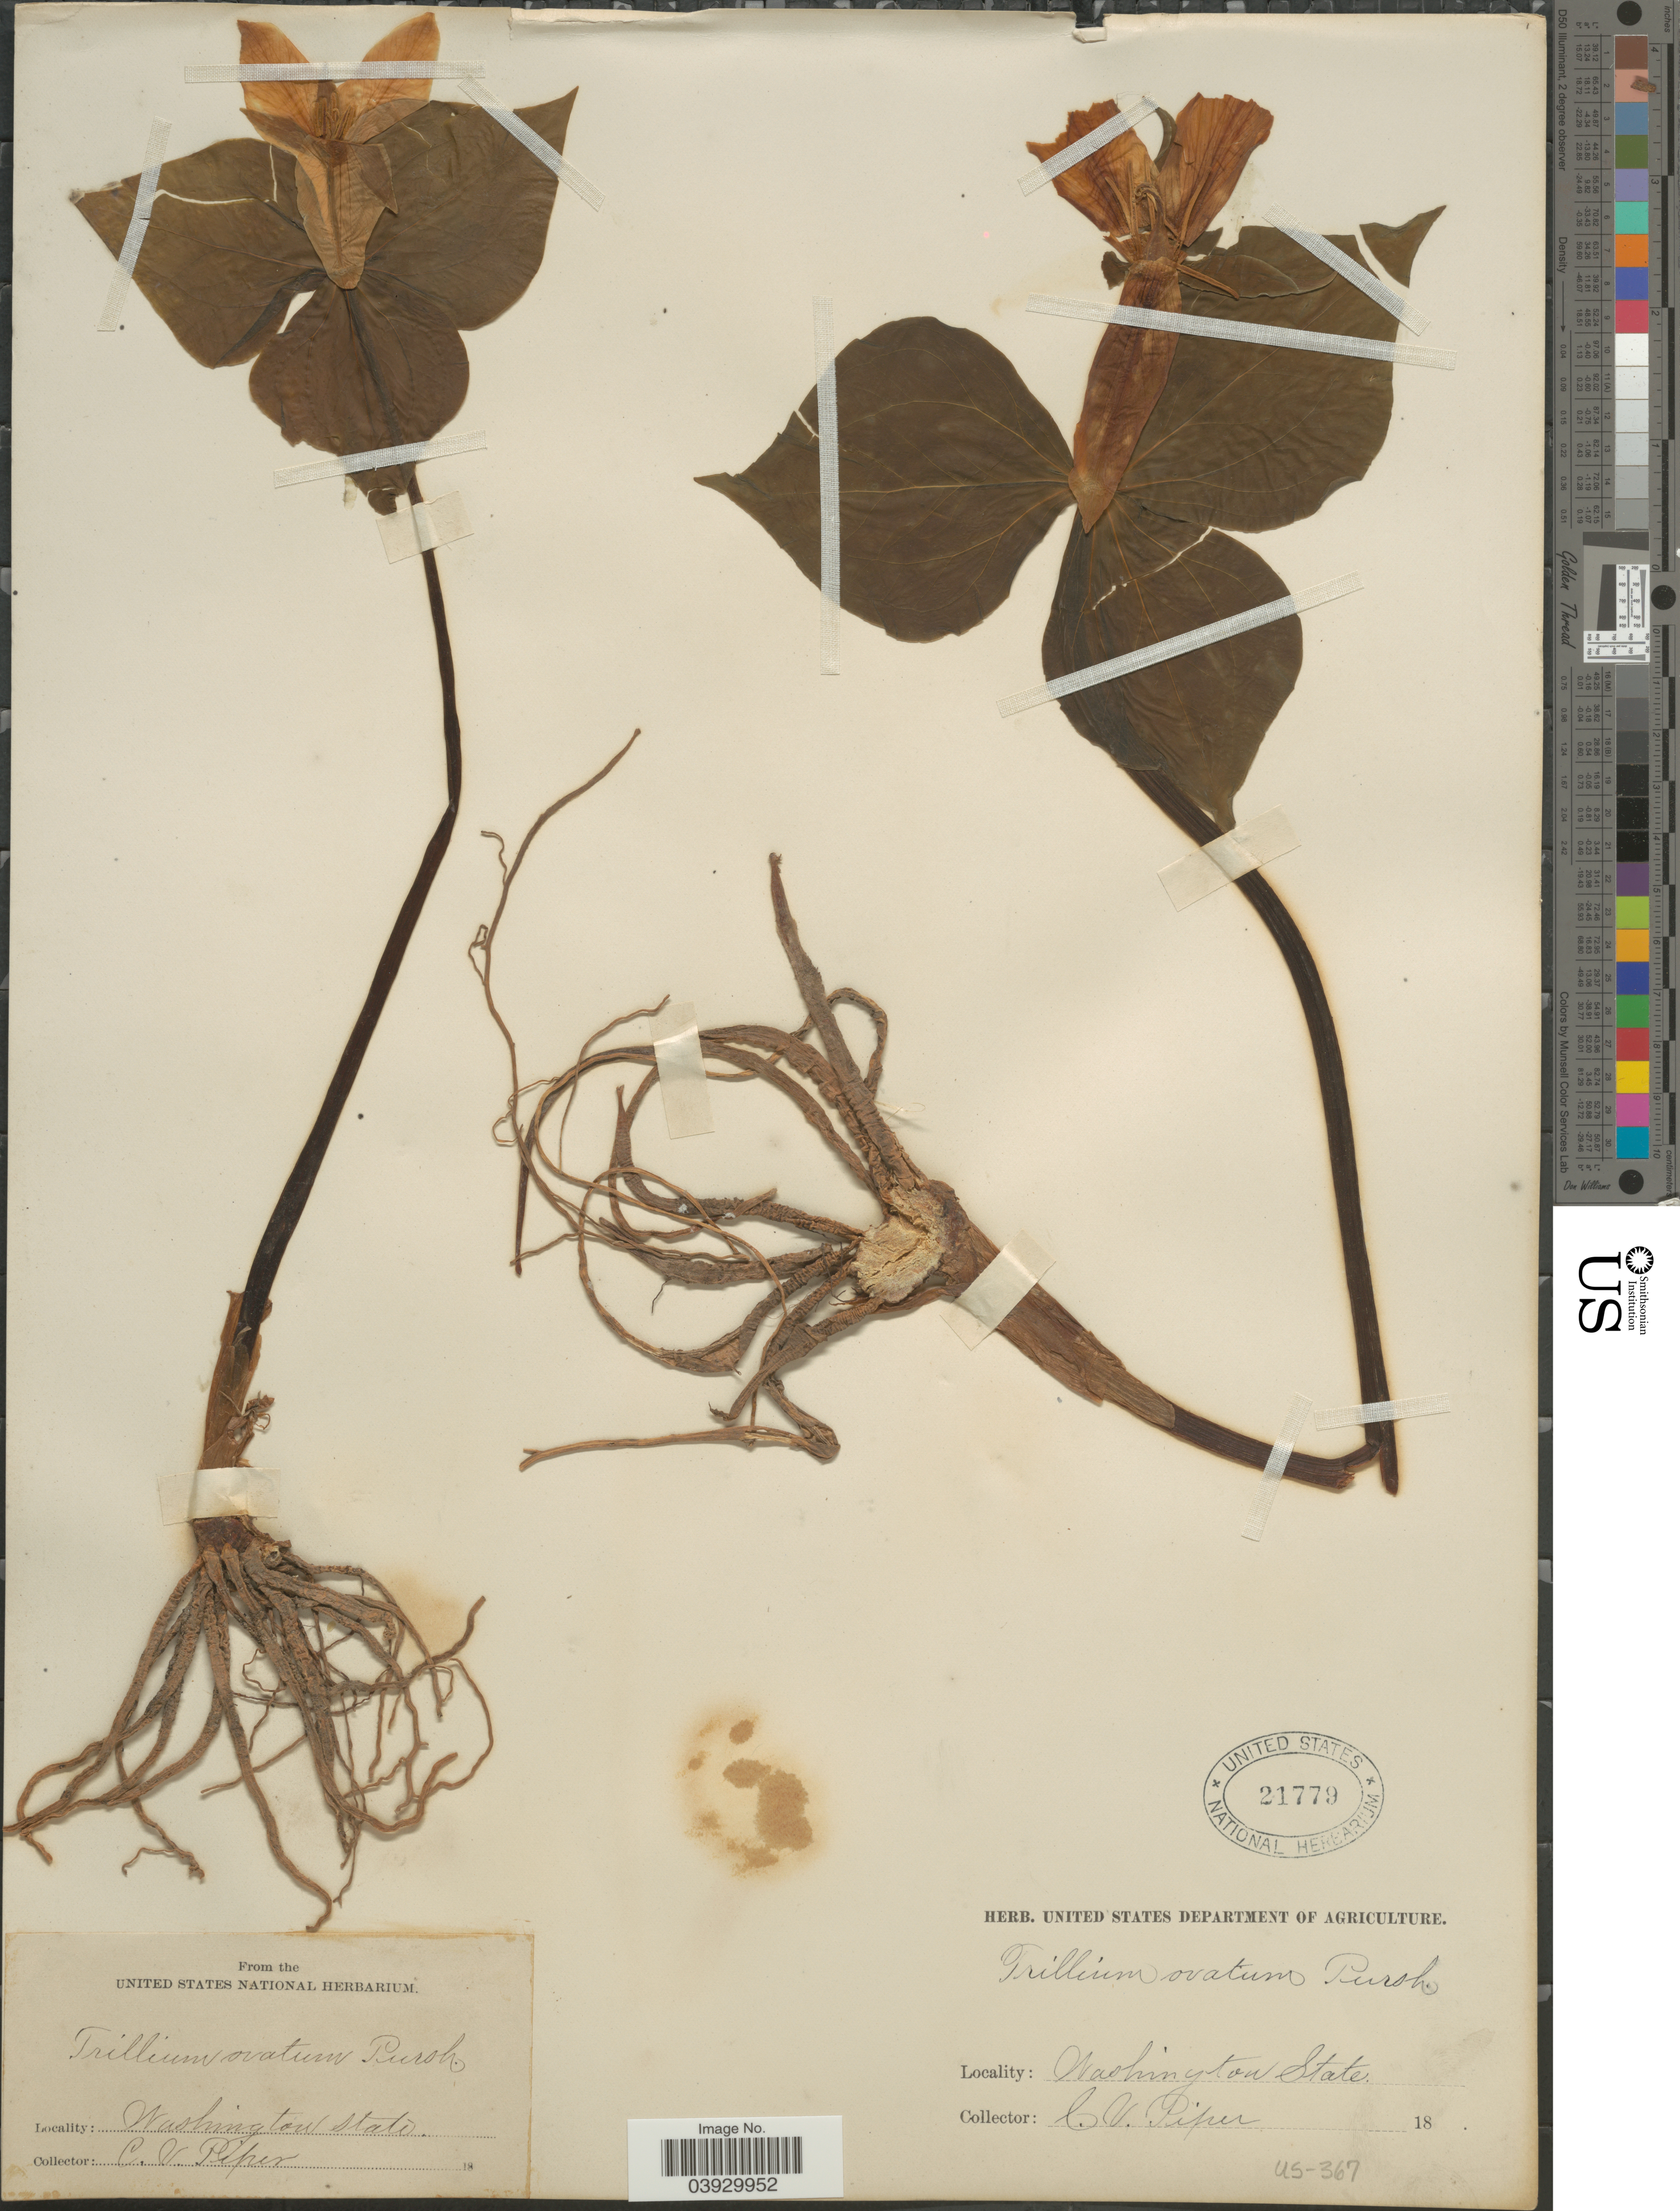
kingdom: Plantae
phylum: Tracheophyta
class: Liliopsida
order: Liliales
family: Melanthiaceae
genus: Trillium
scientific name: Trillium ovatum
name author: Pursh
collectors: C. V. Piper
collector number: US-367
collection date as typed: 18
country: United States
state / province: Washington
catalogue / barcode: US 21779